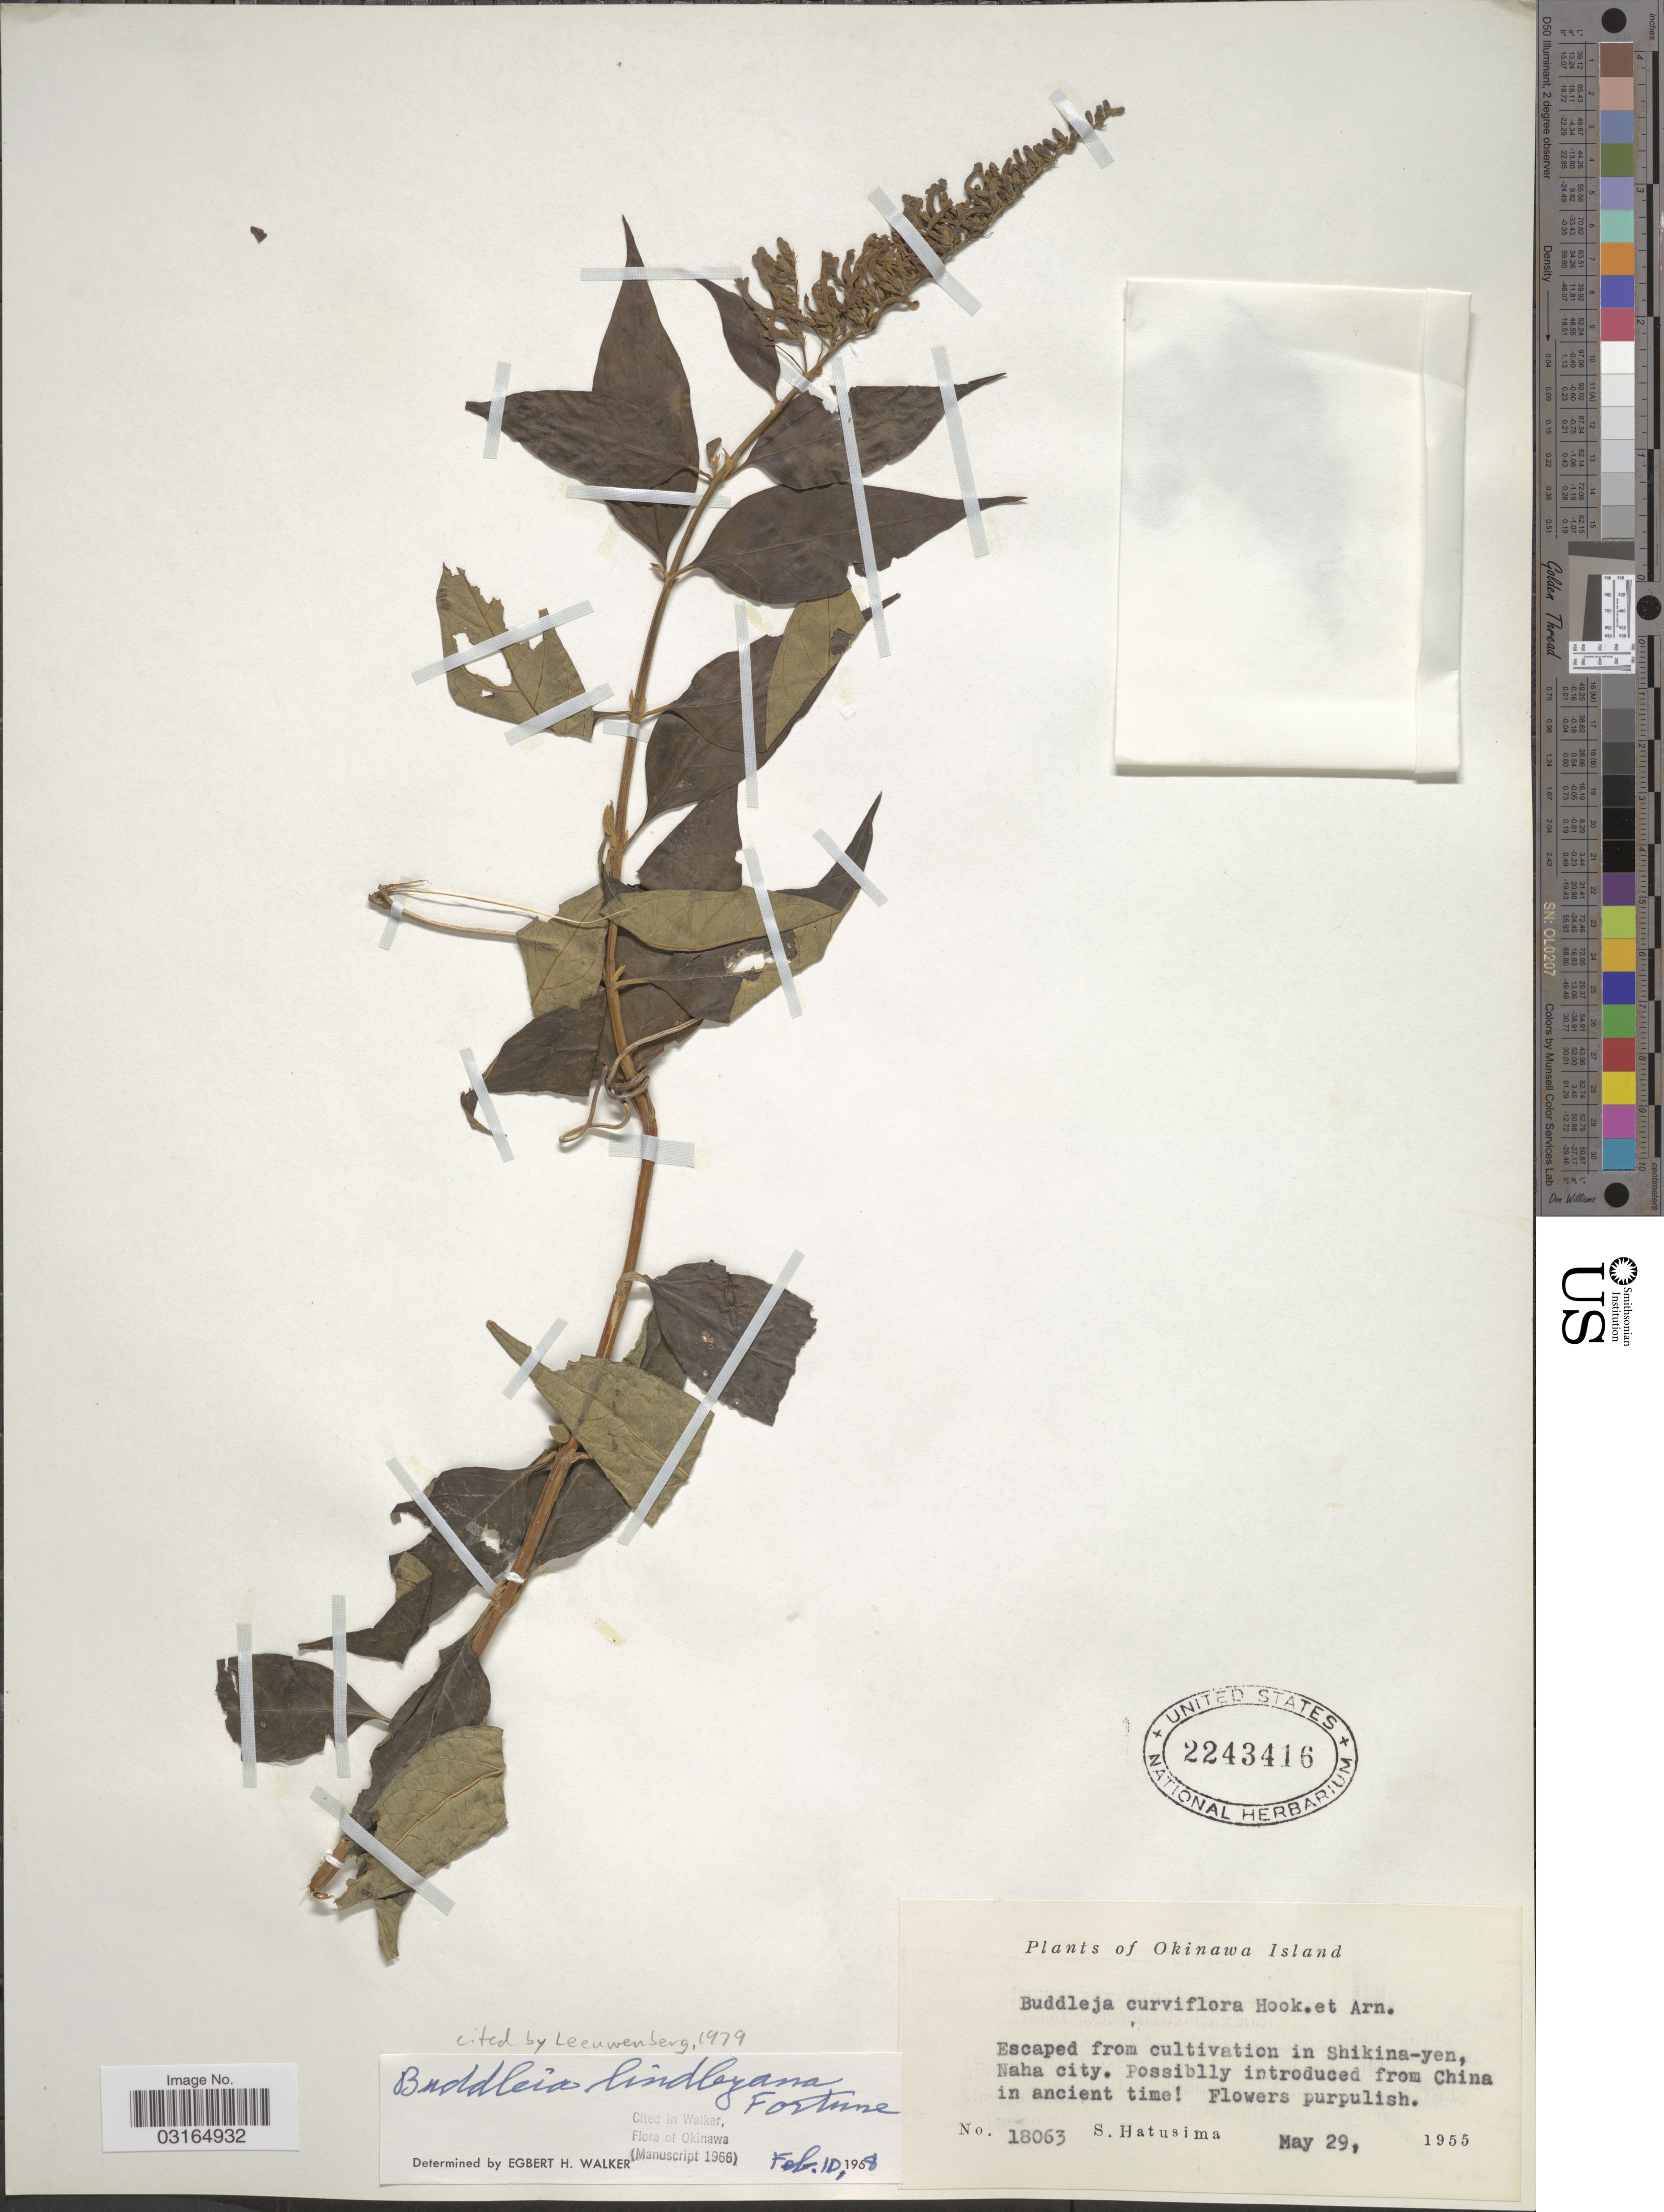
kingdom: Plantae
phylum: Tracheophyta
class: Magnoliopsida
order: Lamiales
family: Scrophulariaceae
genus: Buddleja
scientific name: Buddleja lindleyana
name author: Fortune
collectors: S. Hatusima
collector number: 18063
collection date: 1955-05-29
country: Japan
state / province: Okinawa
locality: In Shikina-yen, Naha city.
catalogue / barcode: US 2243416